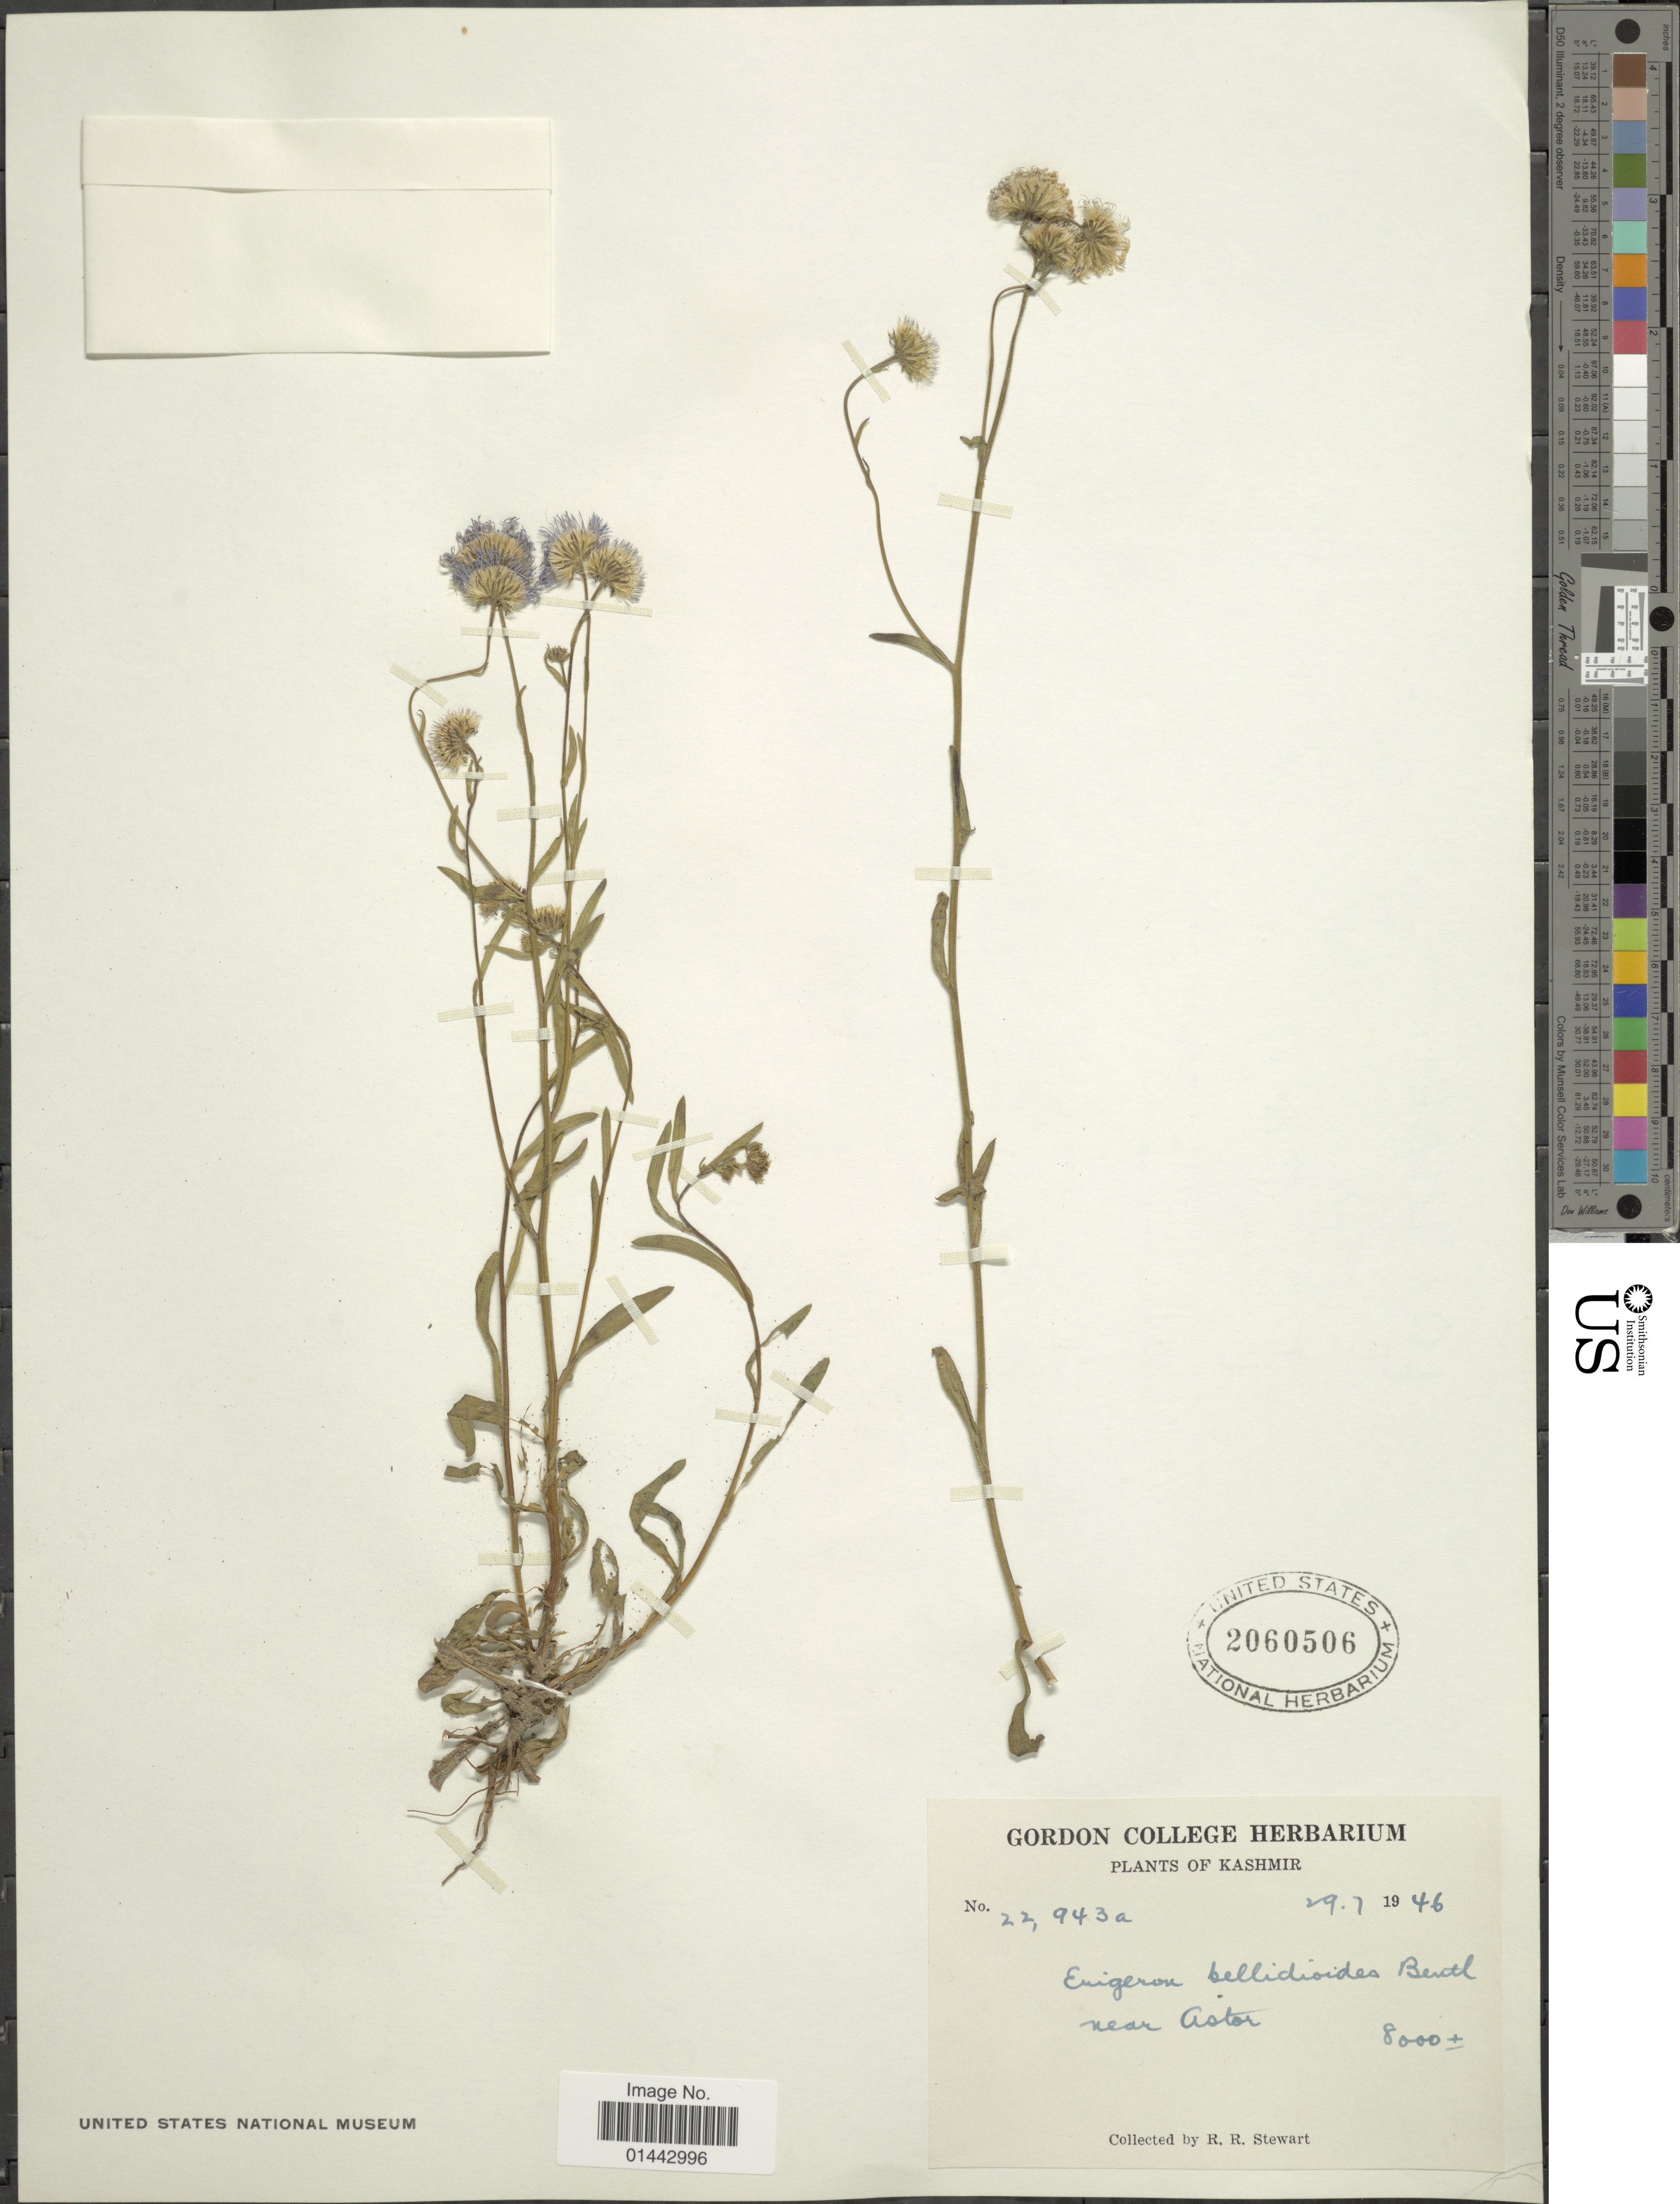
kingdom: Plantae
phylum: Tracheophyta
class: Magnoliopsida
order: Asterales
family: Asteraceae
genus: Erigeron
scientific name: Erigeron bellioides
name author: DC.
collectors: R. R. Stewart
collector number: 22943a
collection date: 1946-07-29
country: India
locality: Kashmir, near Astor.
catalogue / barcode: US 2060506